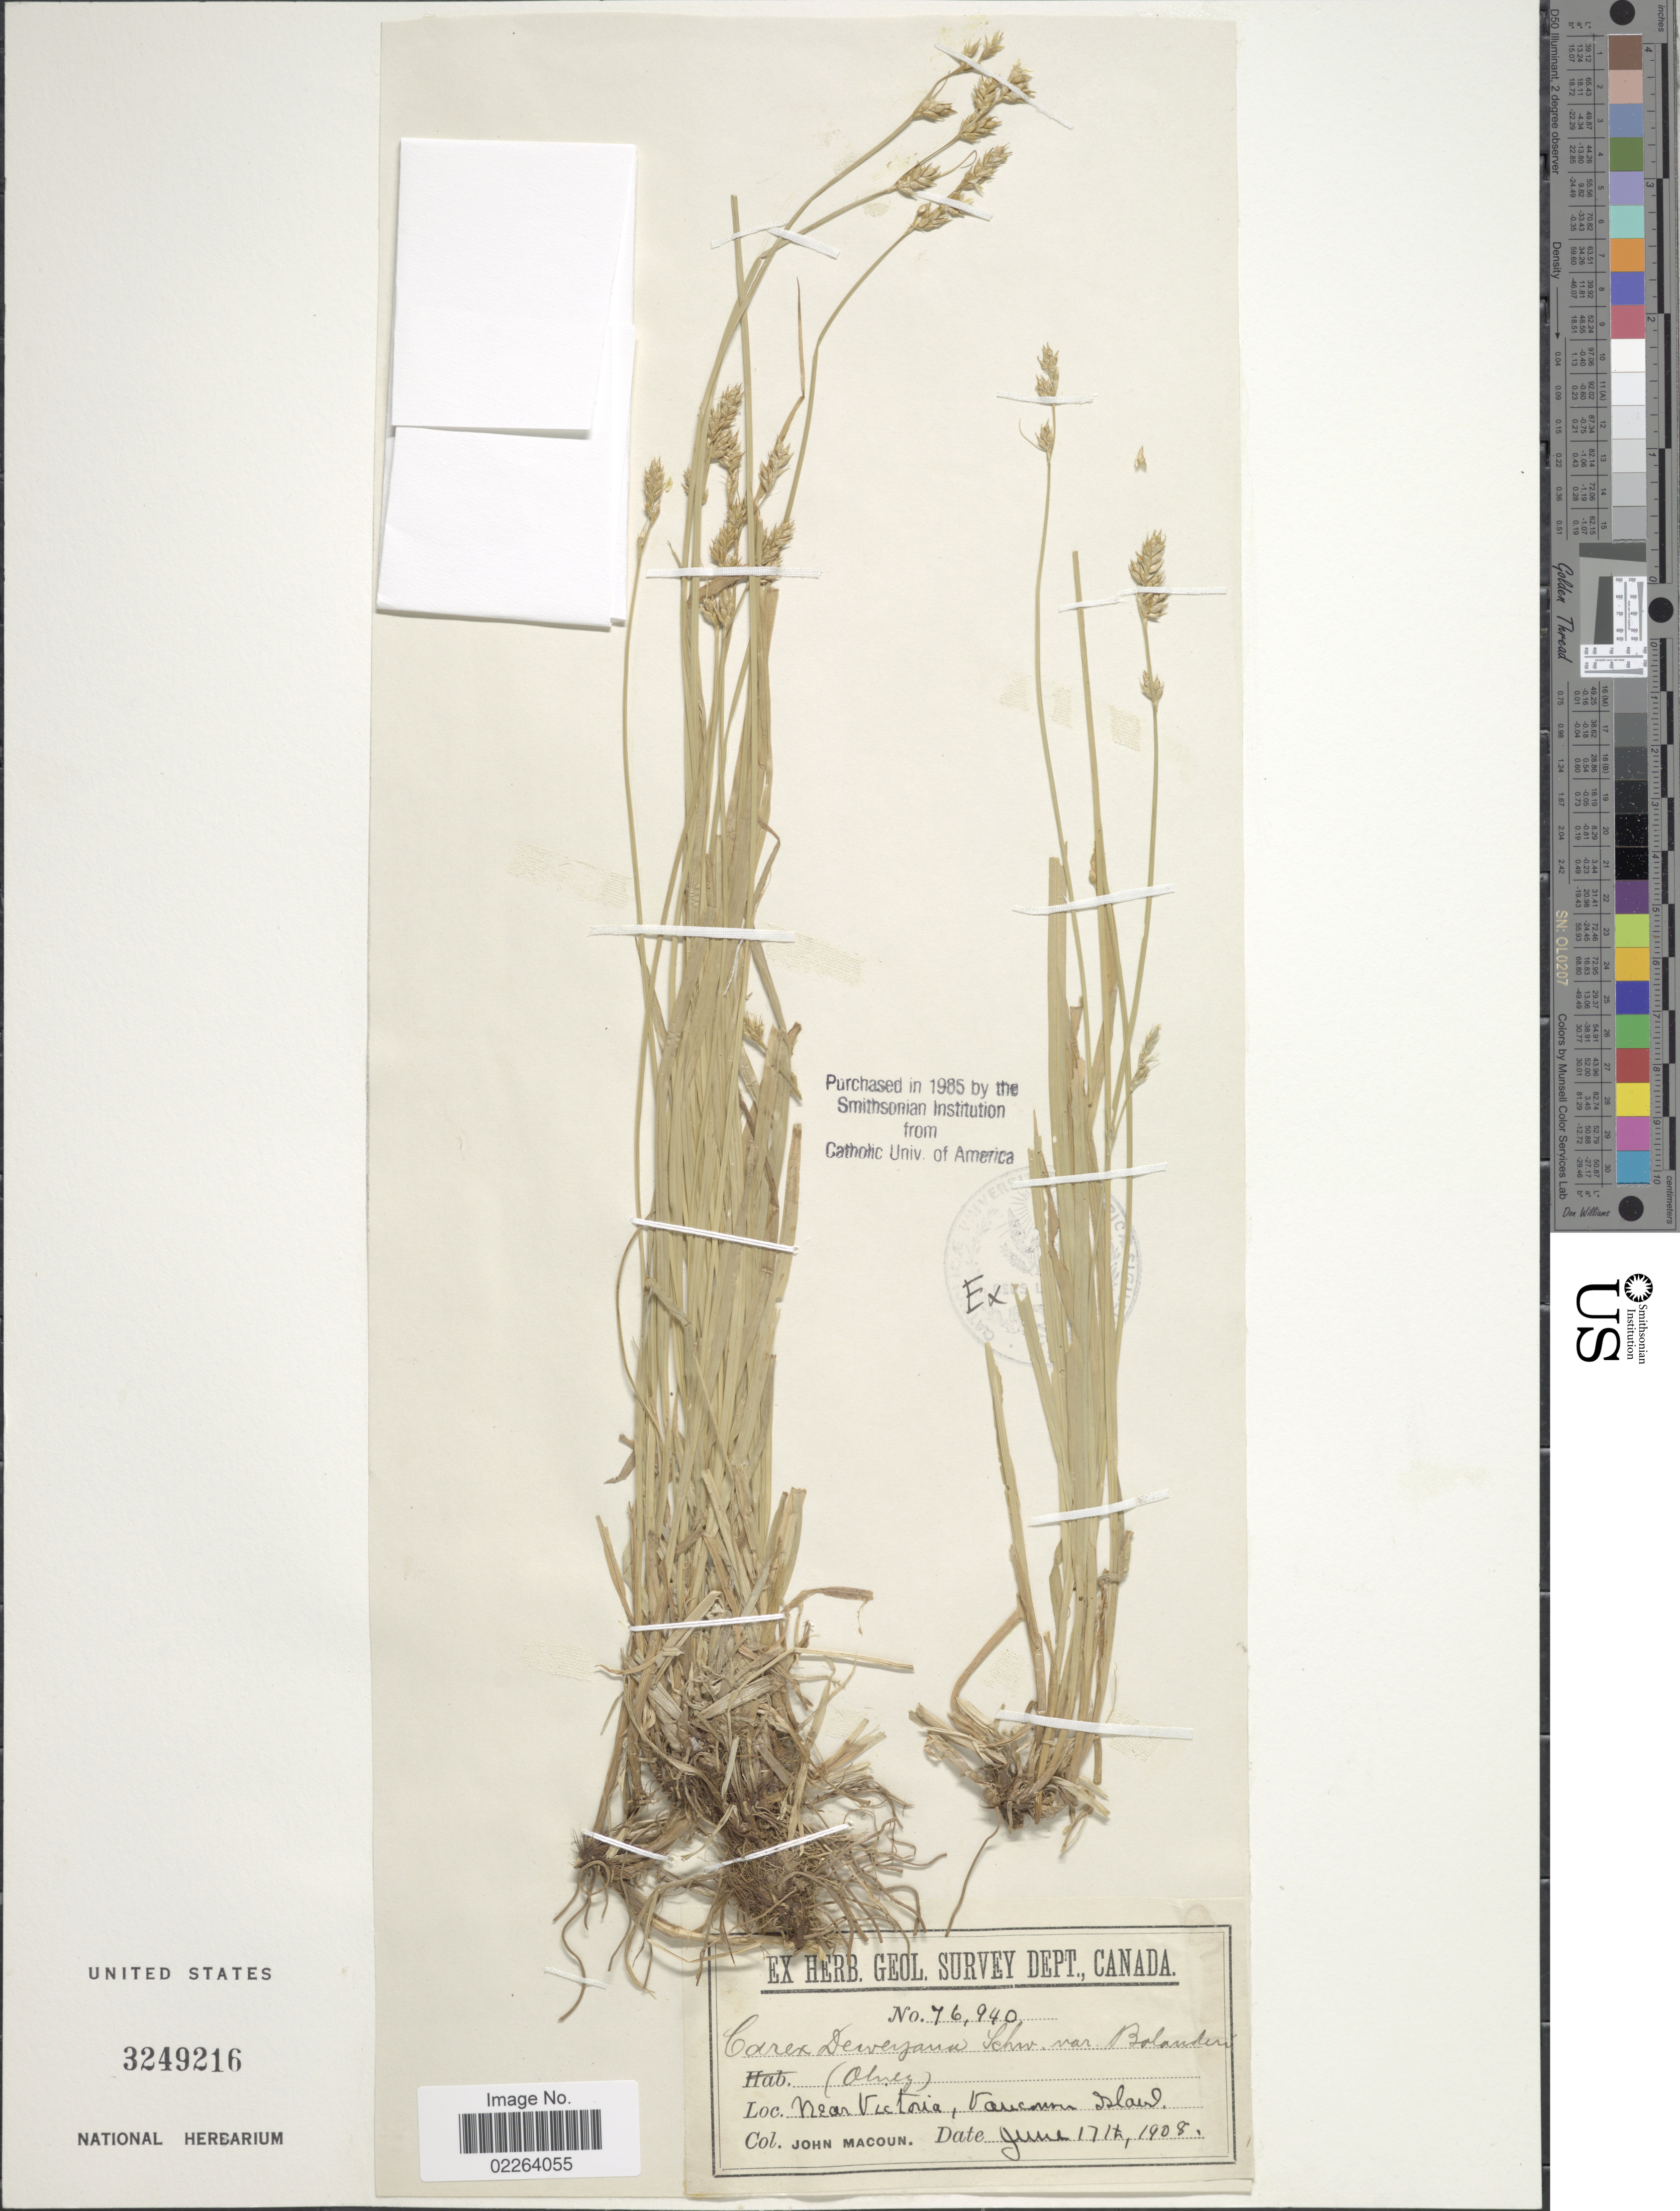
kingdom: Plantae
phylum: Tracheophyta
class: Liliopsida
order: Poales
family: Cyperaceae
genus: Carex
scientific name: Carex deweyana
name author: Schwein.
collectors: J. Macoun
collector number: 76940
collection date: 1908-06-17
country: Canada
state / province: British Columbia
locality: Near Victoria, Vancouver Island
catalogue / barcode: US 3249216